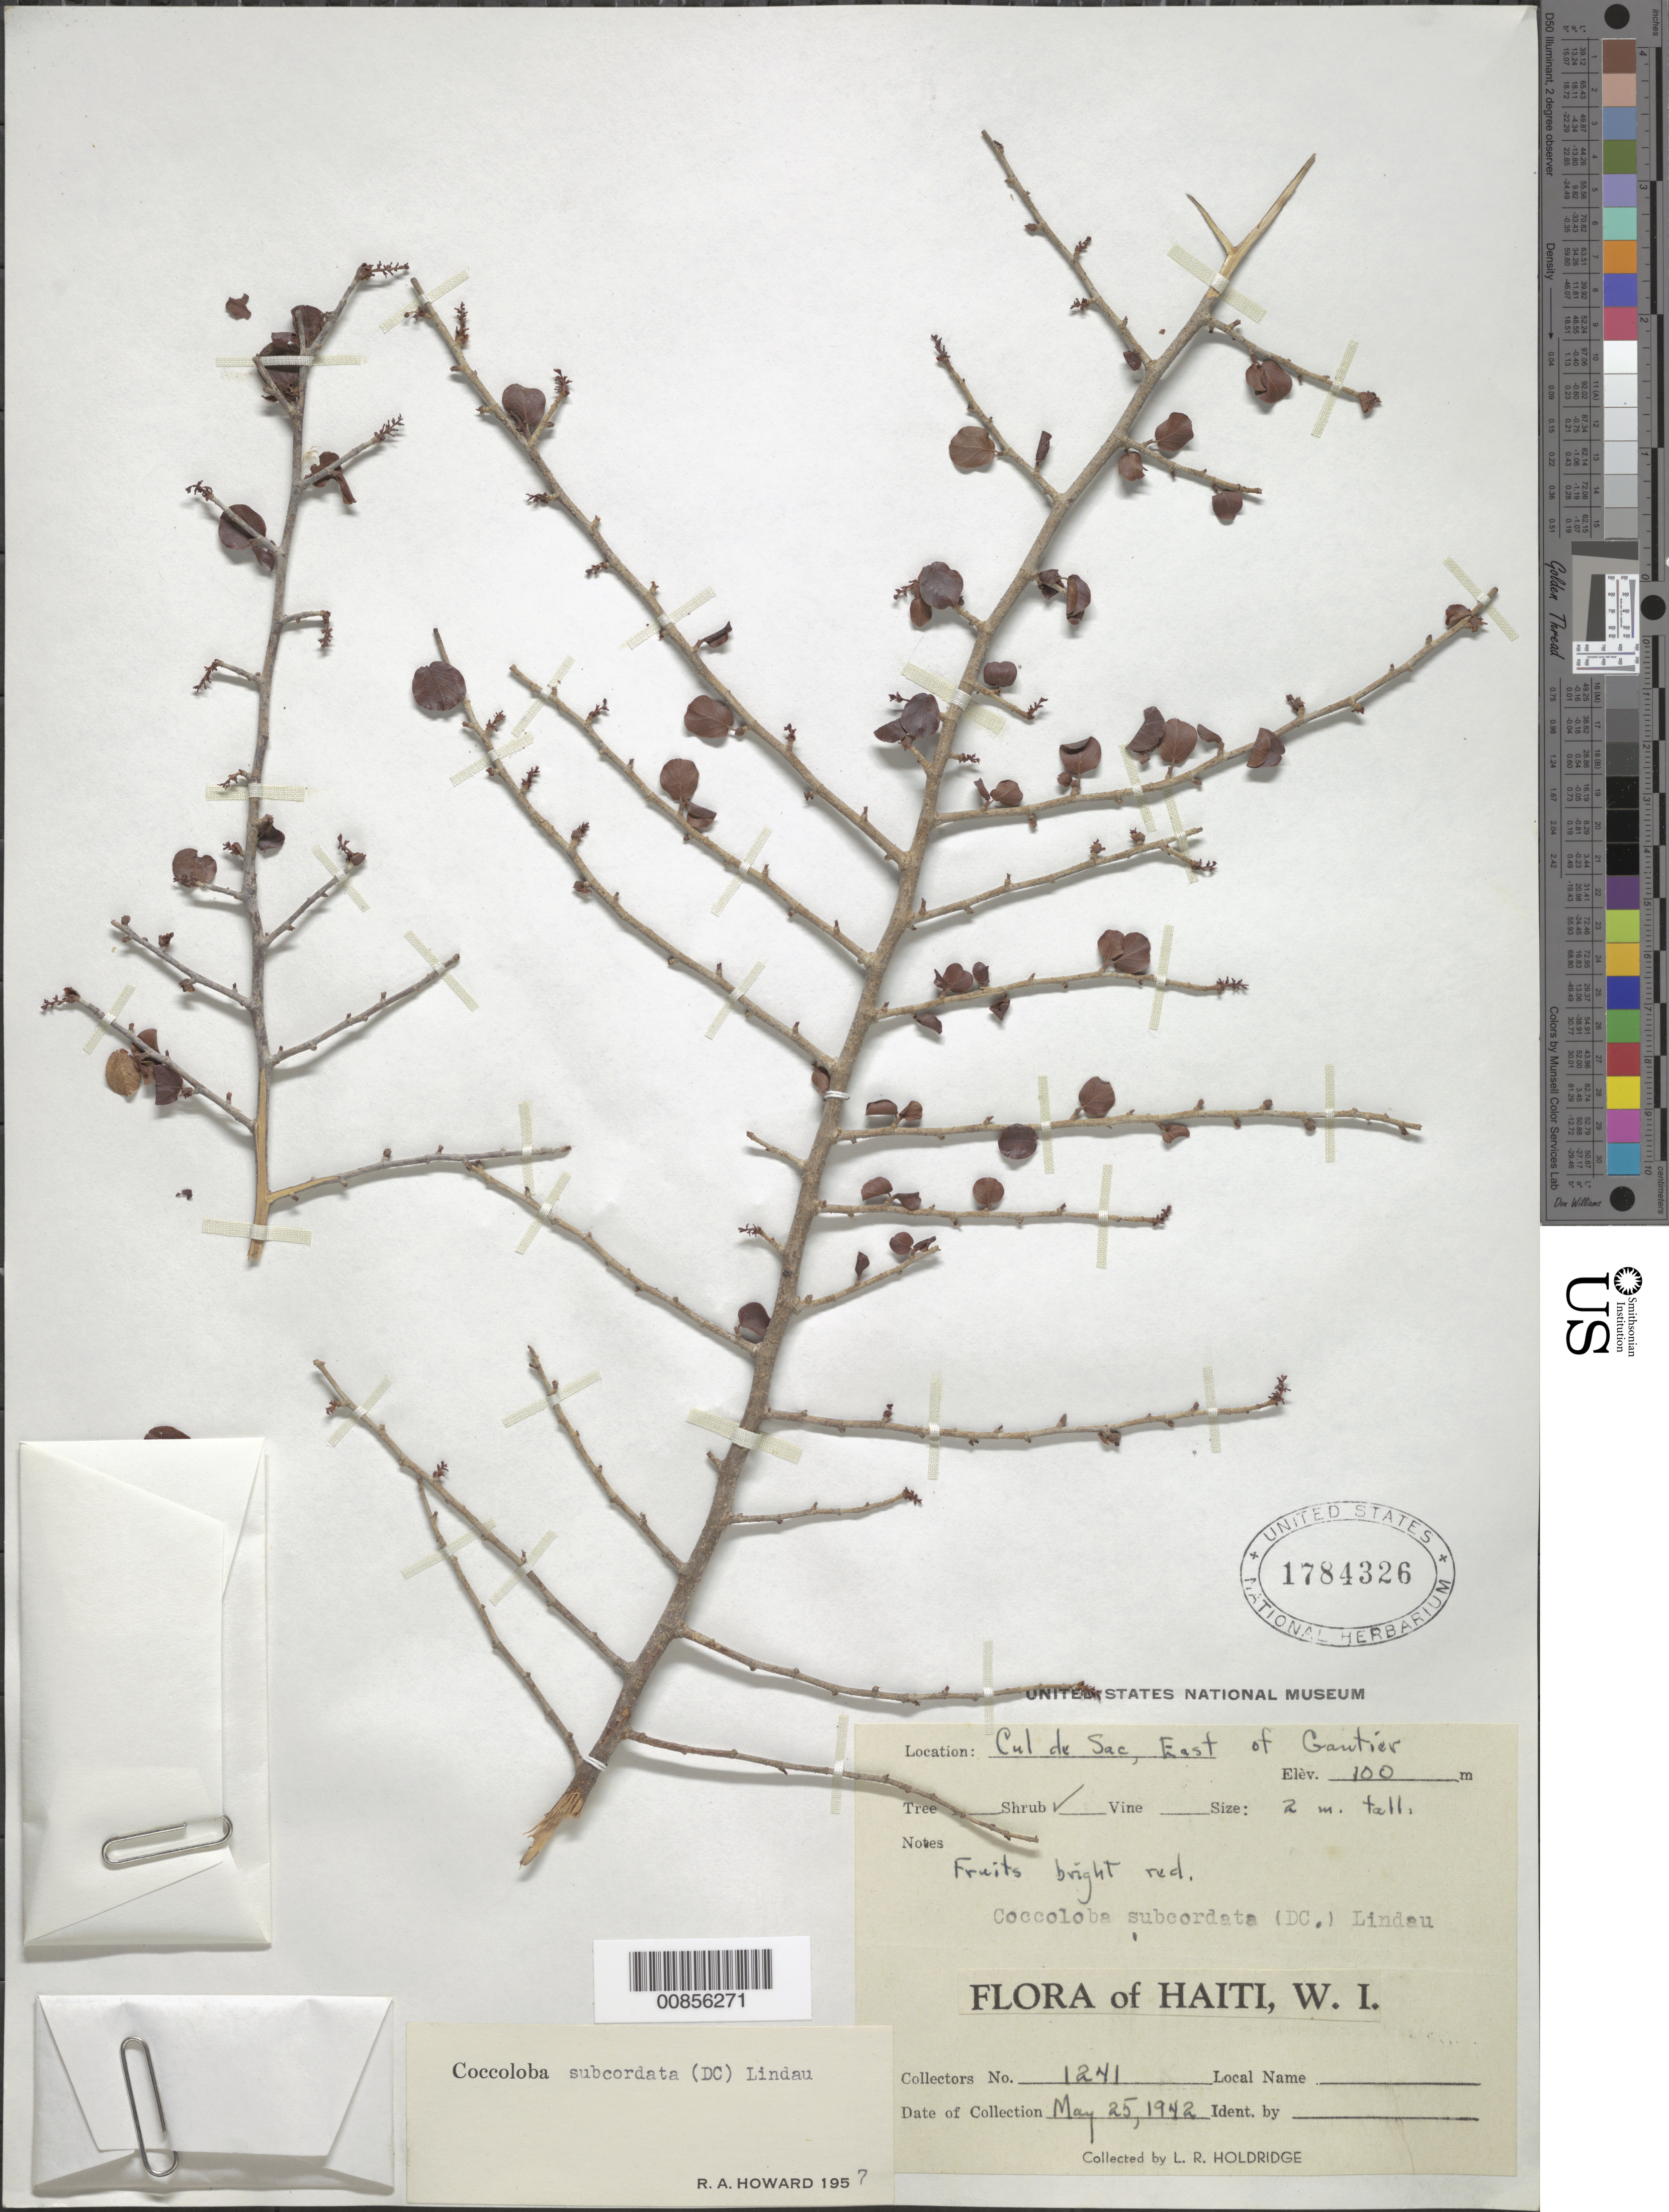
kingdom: Plantae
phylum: Tracheophyta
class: Magnoliopsida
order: Caryophyllales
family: Polygonaceae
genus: Coccoloba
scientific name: Coccoloba subcordata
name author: (DC.) Lindau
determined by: Howard, R. A.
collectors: L. Holdridge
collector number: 1241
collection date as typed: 25 May 1942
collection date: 1942-05-25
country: Haiti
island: Hispaniola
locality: Cul de Sac, East of Gautier.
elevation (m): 100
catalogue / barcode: US 1784326